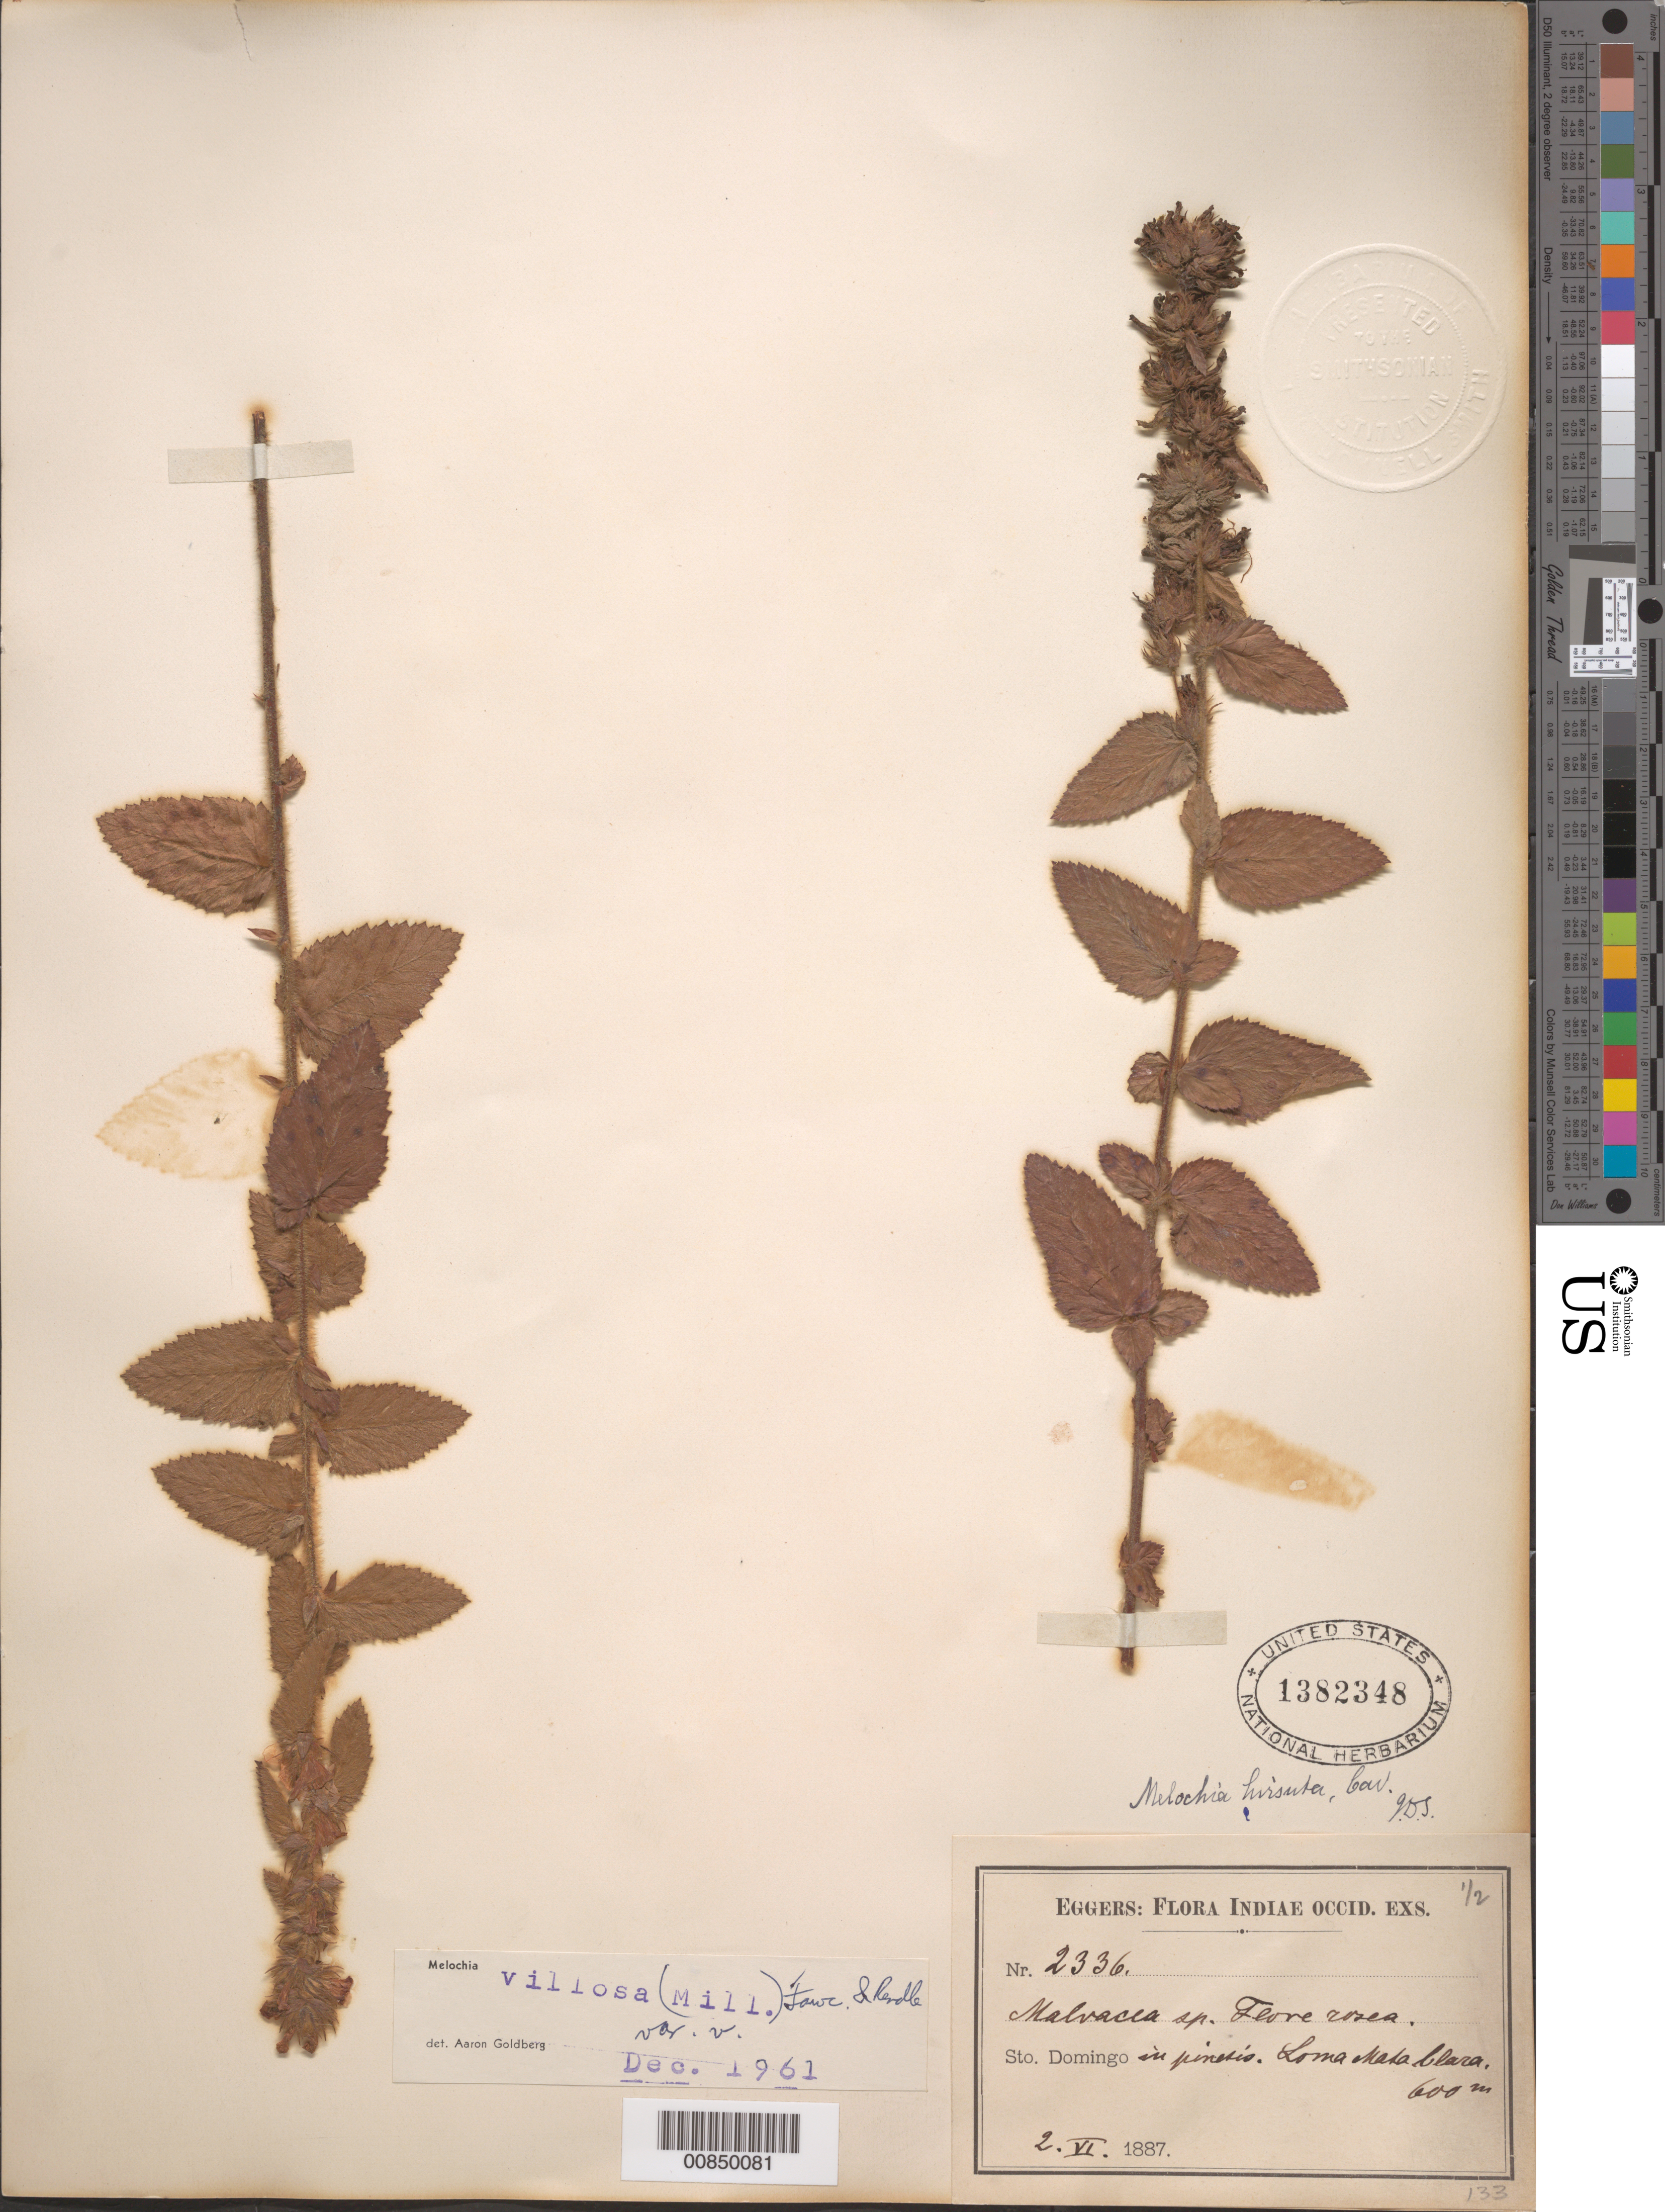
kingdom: Plantae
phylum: Tracheophyta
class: Magnoliopsida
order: Malvales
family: Malvaceae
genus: Melochia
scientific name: Melochia spicata var. spicata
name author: (L.) Fryxell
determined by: Dorr, L. J., (BOT), Smithsonian Institution - National Museum of Natural History (UNITED STATES)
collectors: H. F. A. von Eggers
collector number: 2336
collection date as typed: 02 Jun 1887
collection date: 1887-06-02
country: Dominican Republic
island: Hispaniola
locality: Loma Mata Clara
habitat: "In pinctis"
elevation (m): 600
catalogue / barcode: US 1382348